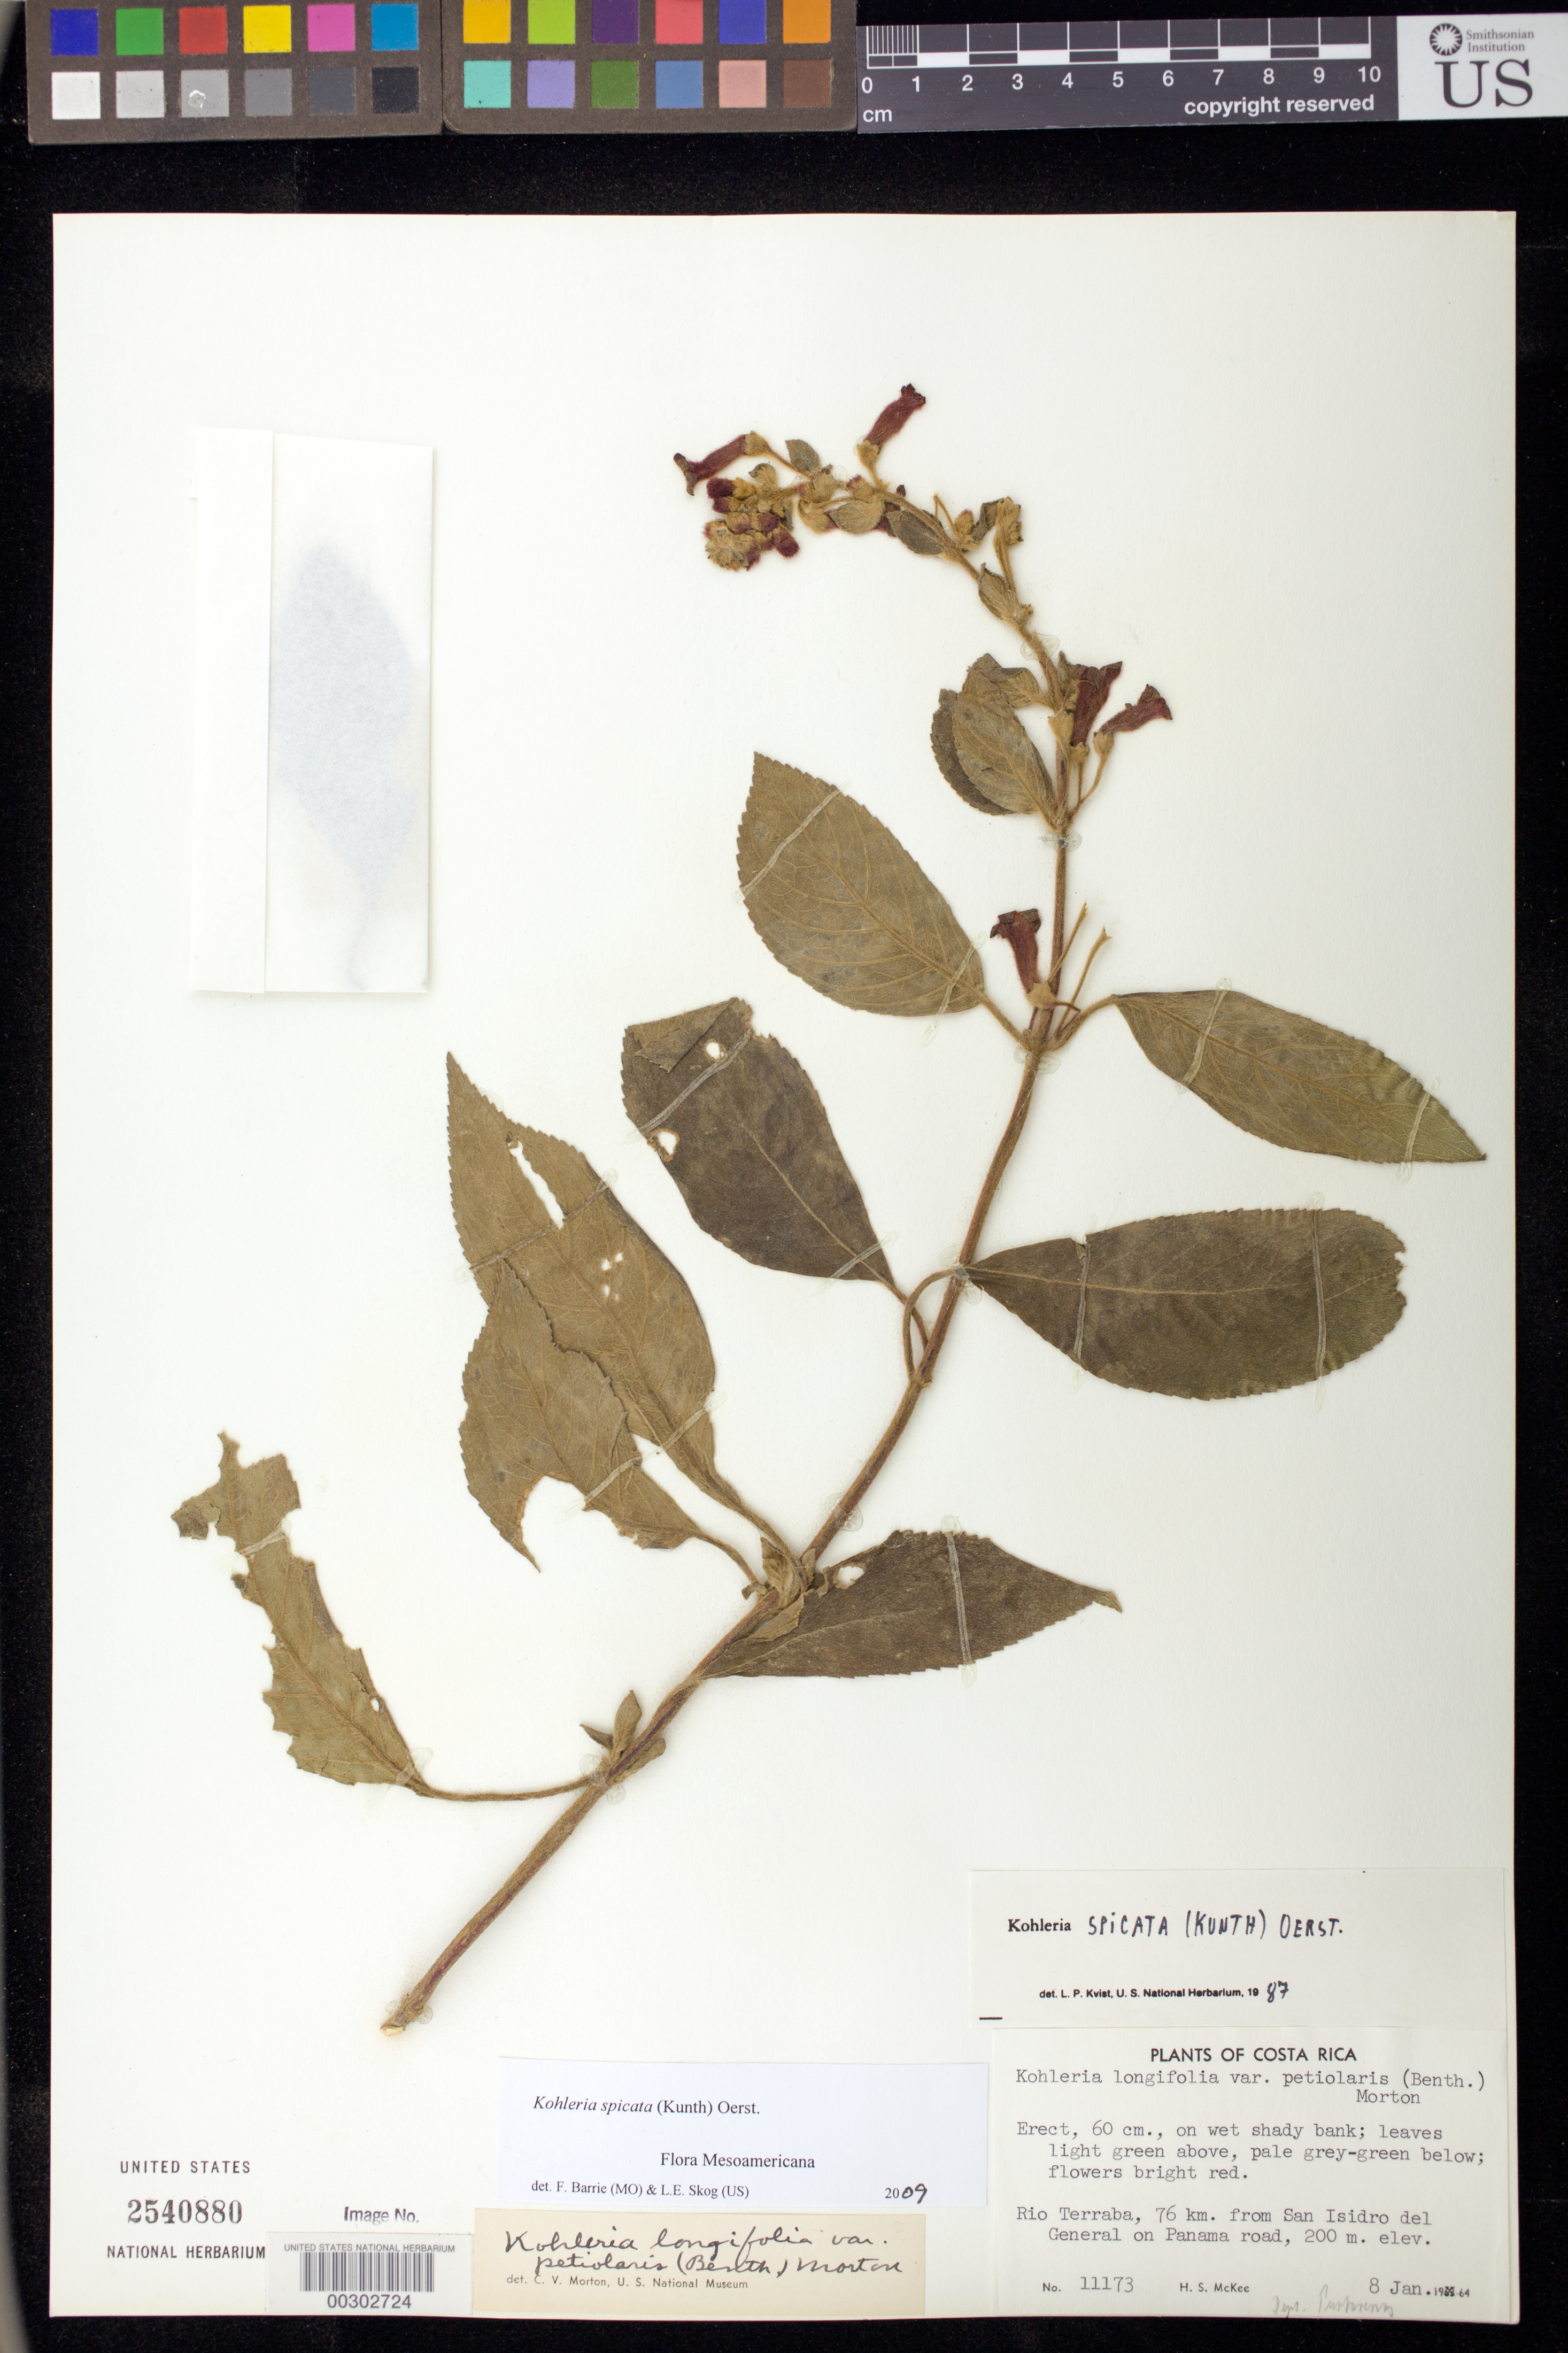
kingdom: Plantae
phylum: Tracheophyta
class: Magnoliopsida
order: Lamiales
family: Gesneriaceae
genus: Kohleria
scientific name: Kohleria spicata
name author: (Kunth) Oerst.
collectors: H. S. McKee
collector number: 11173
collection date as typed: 08 Jan 1964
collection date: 1964-01-08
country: Costa Rica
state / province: Puntarenas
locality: Rio Terraba, 76 km from San Isidro del General on Panama road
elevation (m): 200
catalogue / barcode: US 2540880